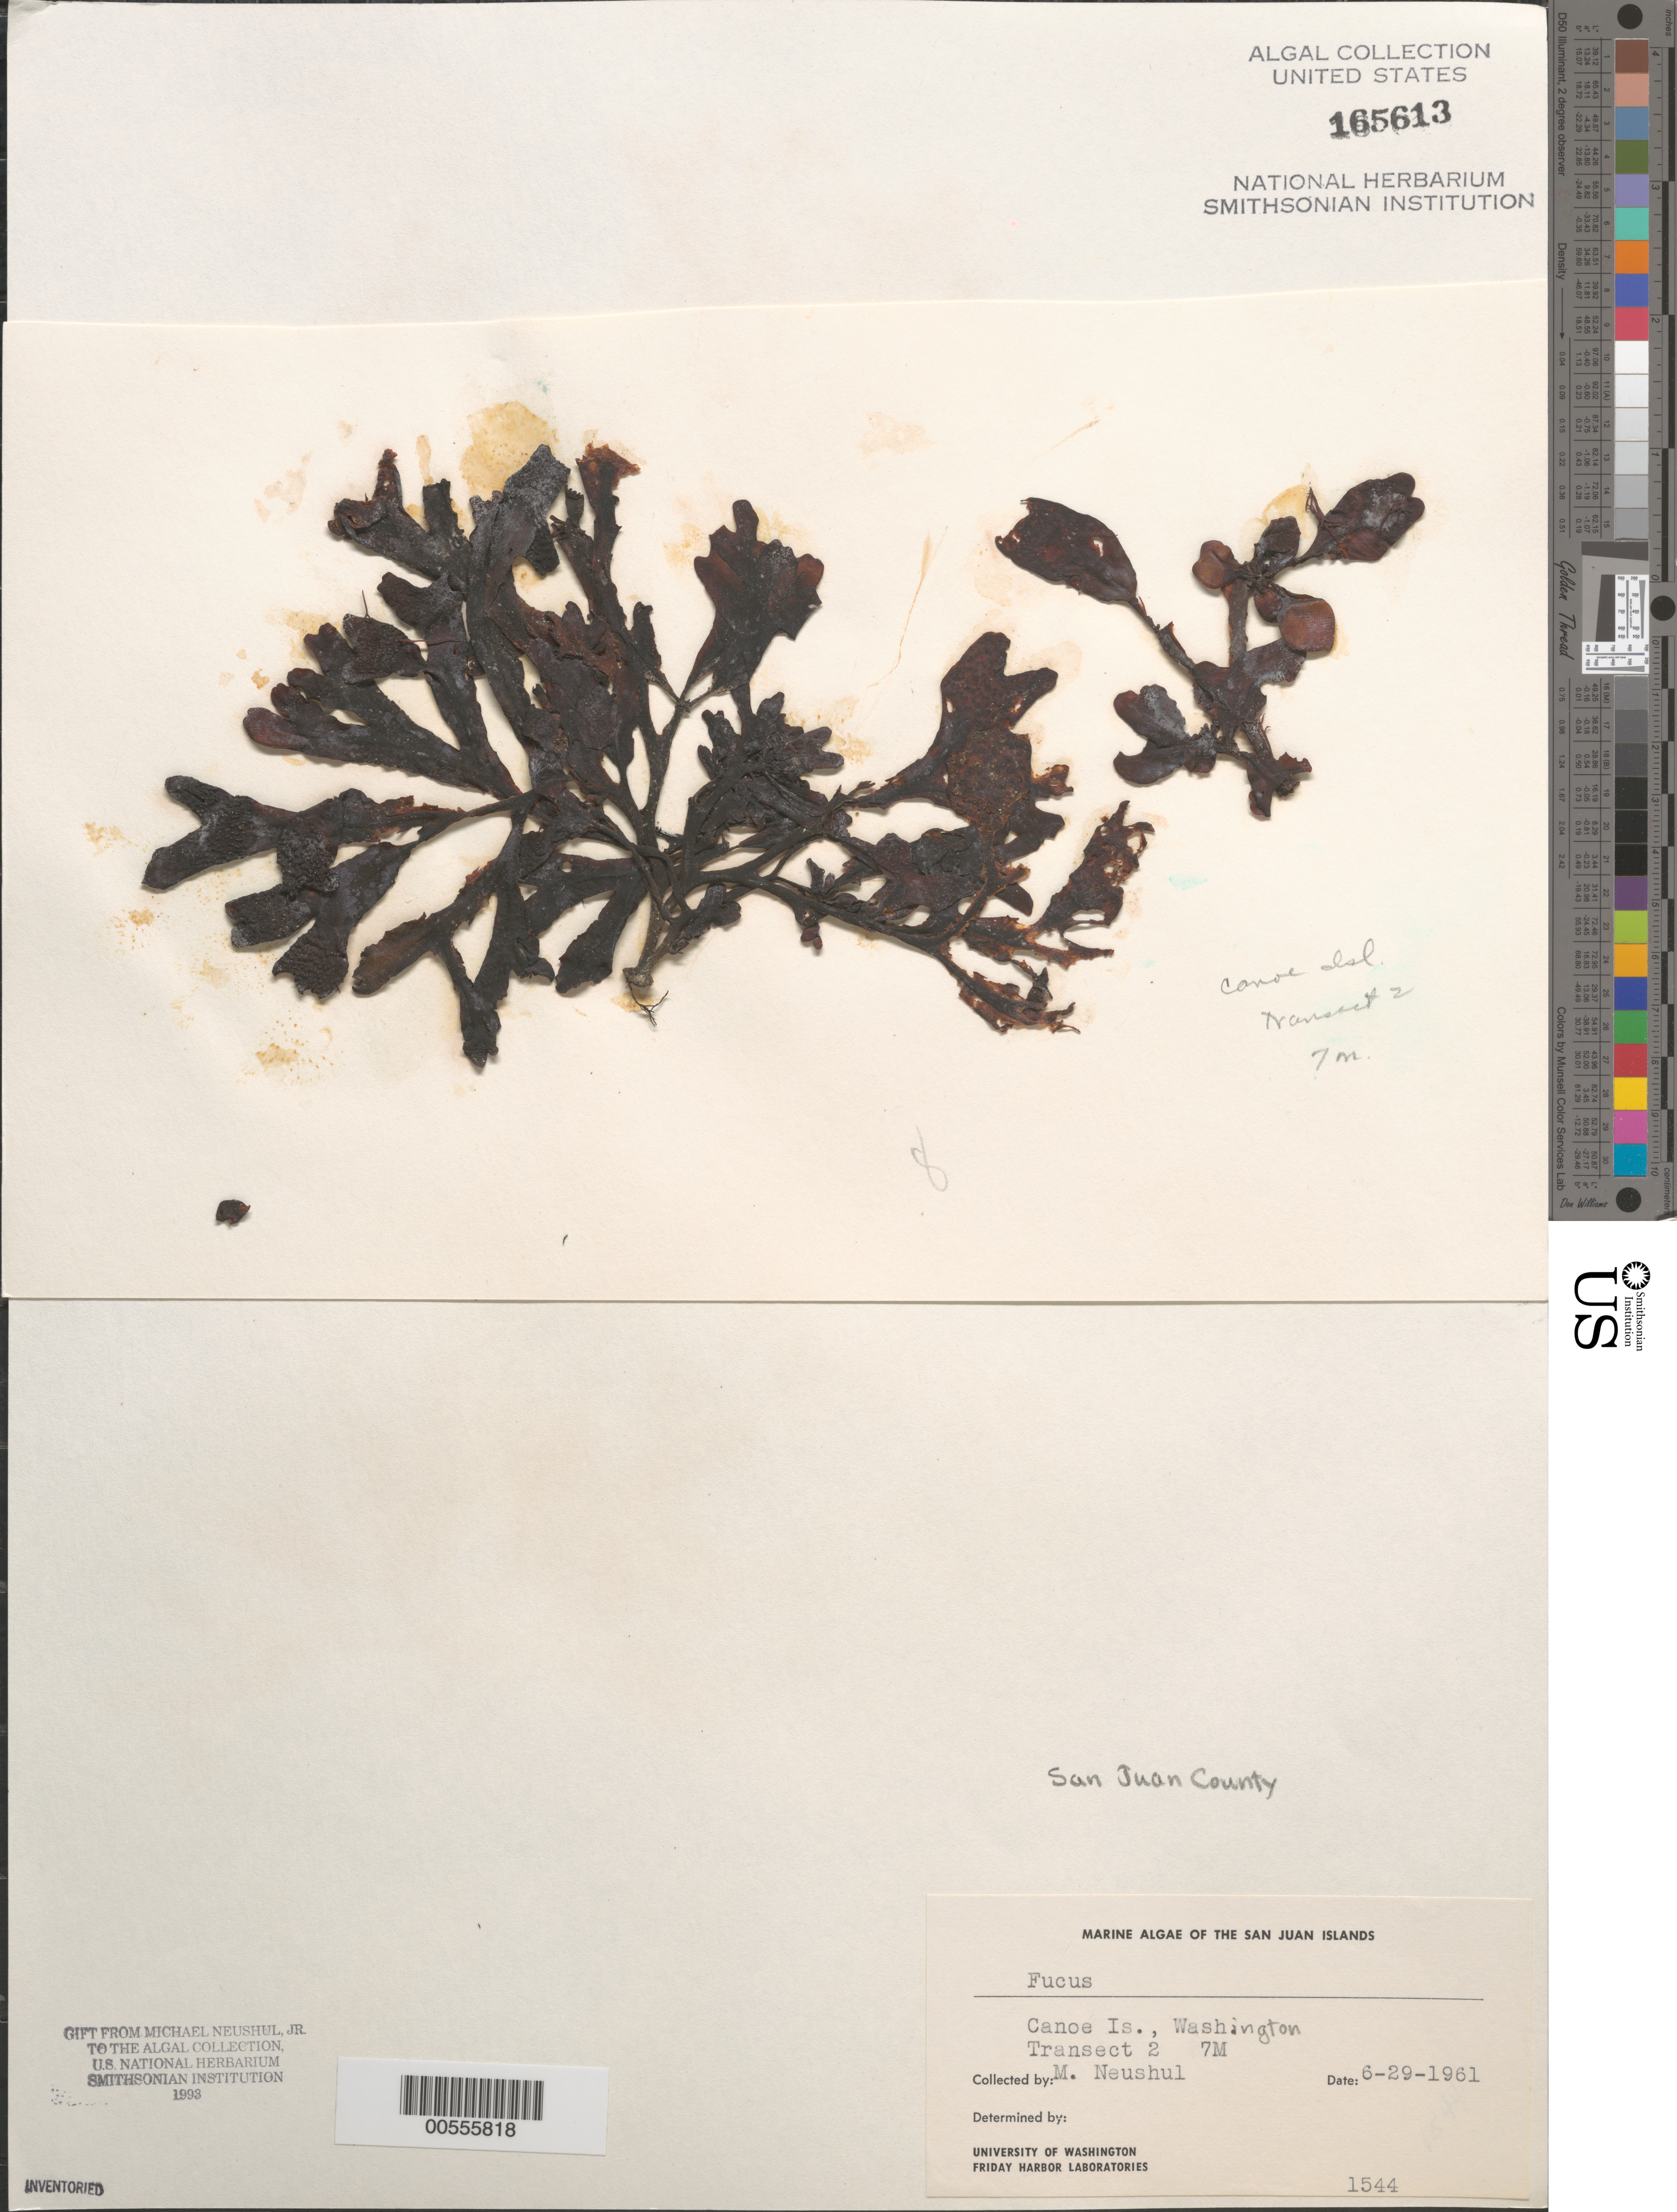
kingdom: Chromista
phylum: Ochrophyta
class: Phaeophyceae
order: Fucales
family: Fucaceae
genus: Fucus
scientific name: Fucus sp.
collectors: M. Neushul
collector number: Neushul 1544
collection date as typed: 29 Jun 1961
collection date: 1961-06-29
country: United States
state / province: Washington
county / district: San Juan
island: Canoe Island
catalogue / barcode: US 165613